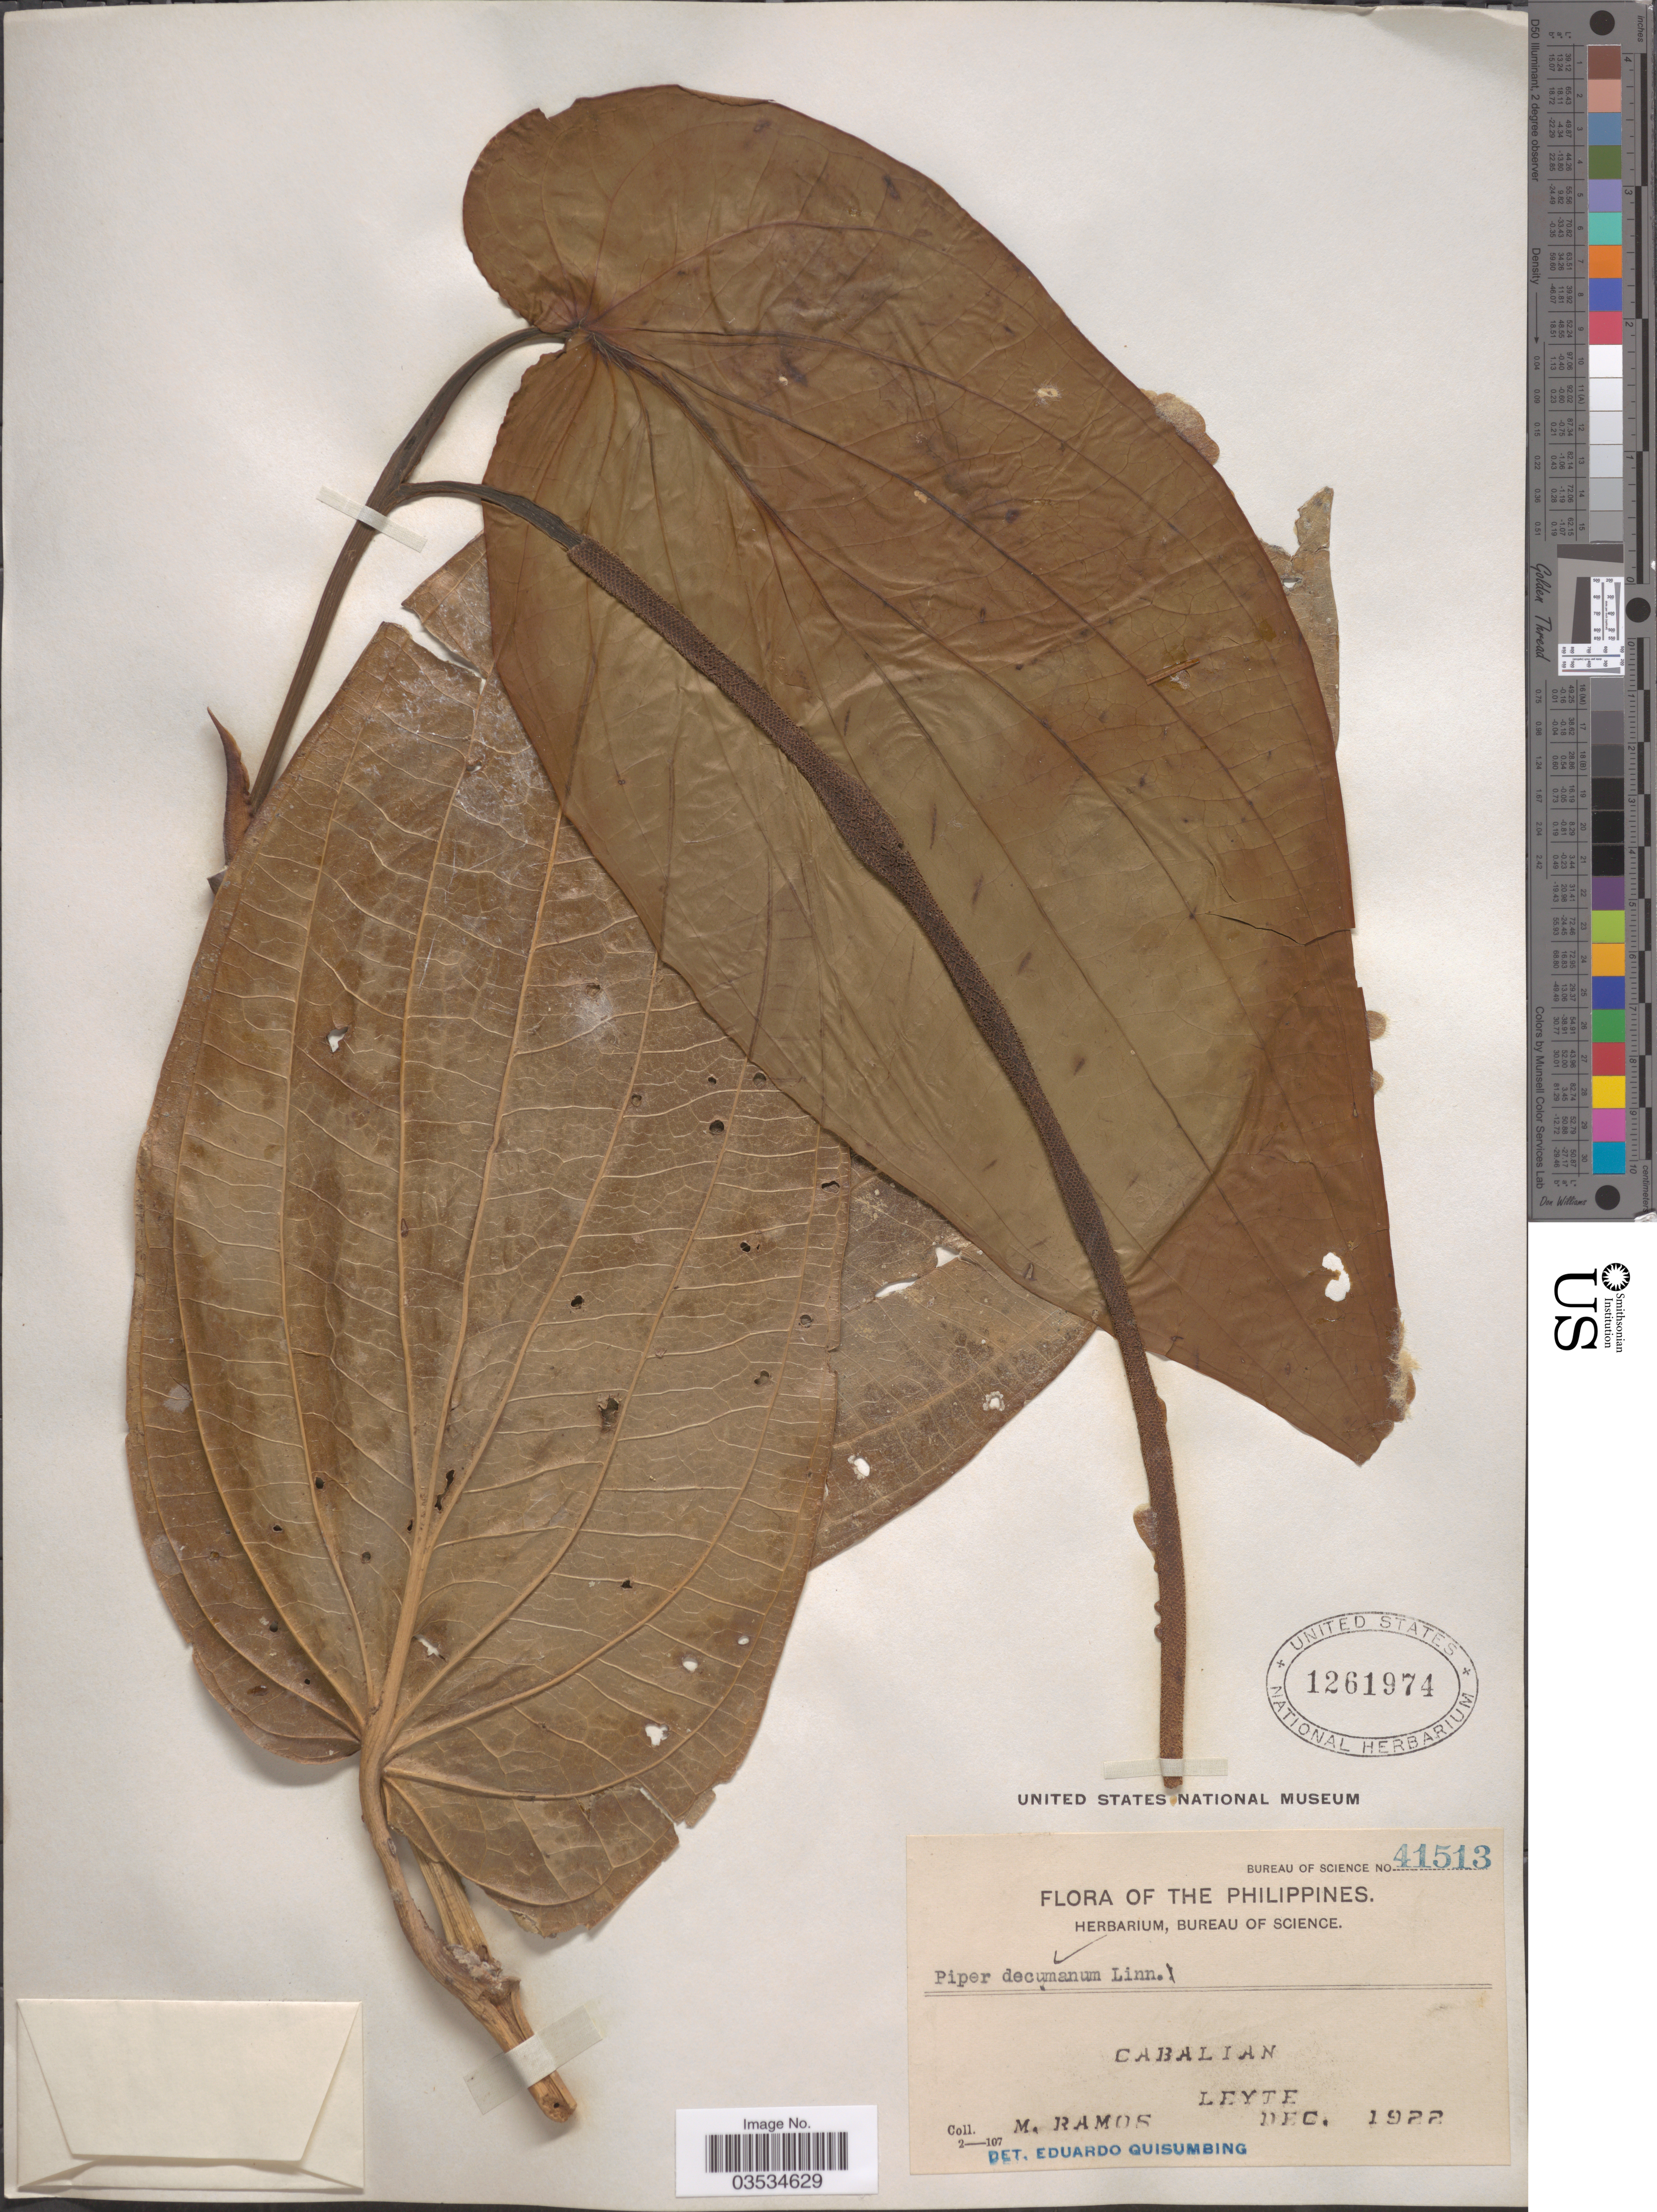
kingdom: Plantae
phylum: Tracheophyta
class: Magnoliopsida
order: Piperales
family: Piperaceae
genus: Piper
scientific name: Piper decumanum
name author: (Rumph.) L.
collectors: M. Ramos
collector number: Bureau of Science 41513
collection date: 1922-12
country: Philippines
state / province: Eastern Visayas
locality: Caballan. Leyte.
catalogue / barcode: US 1261974